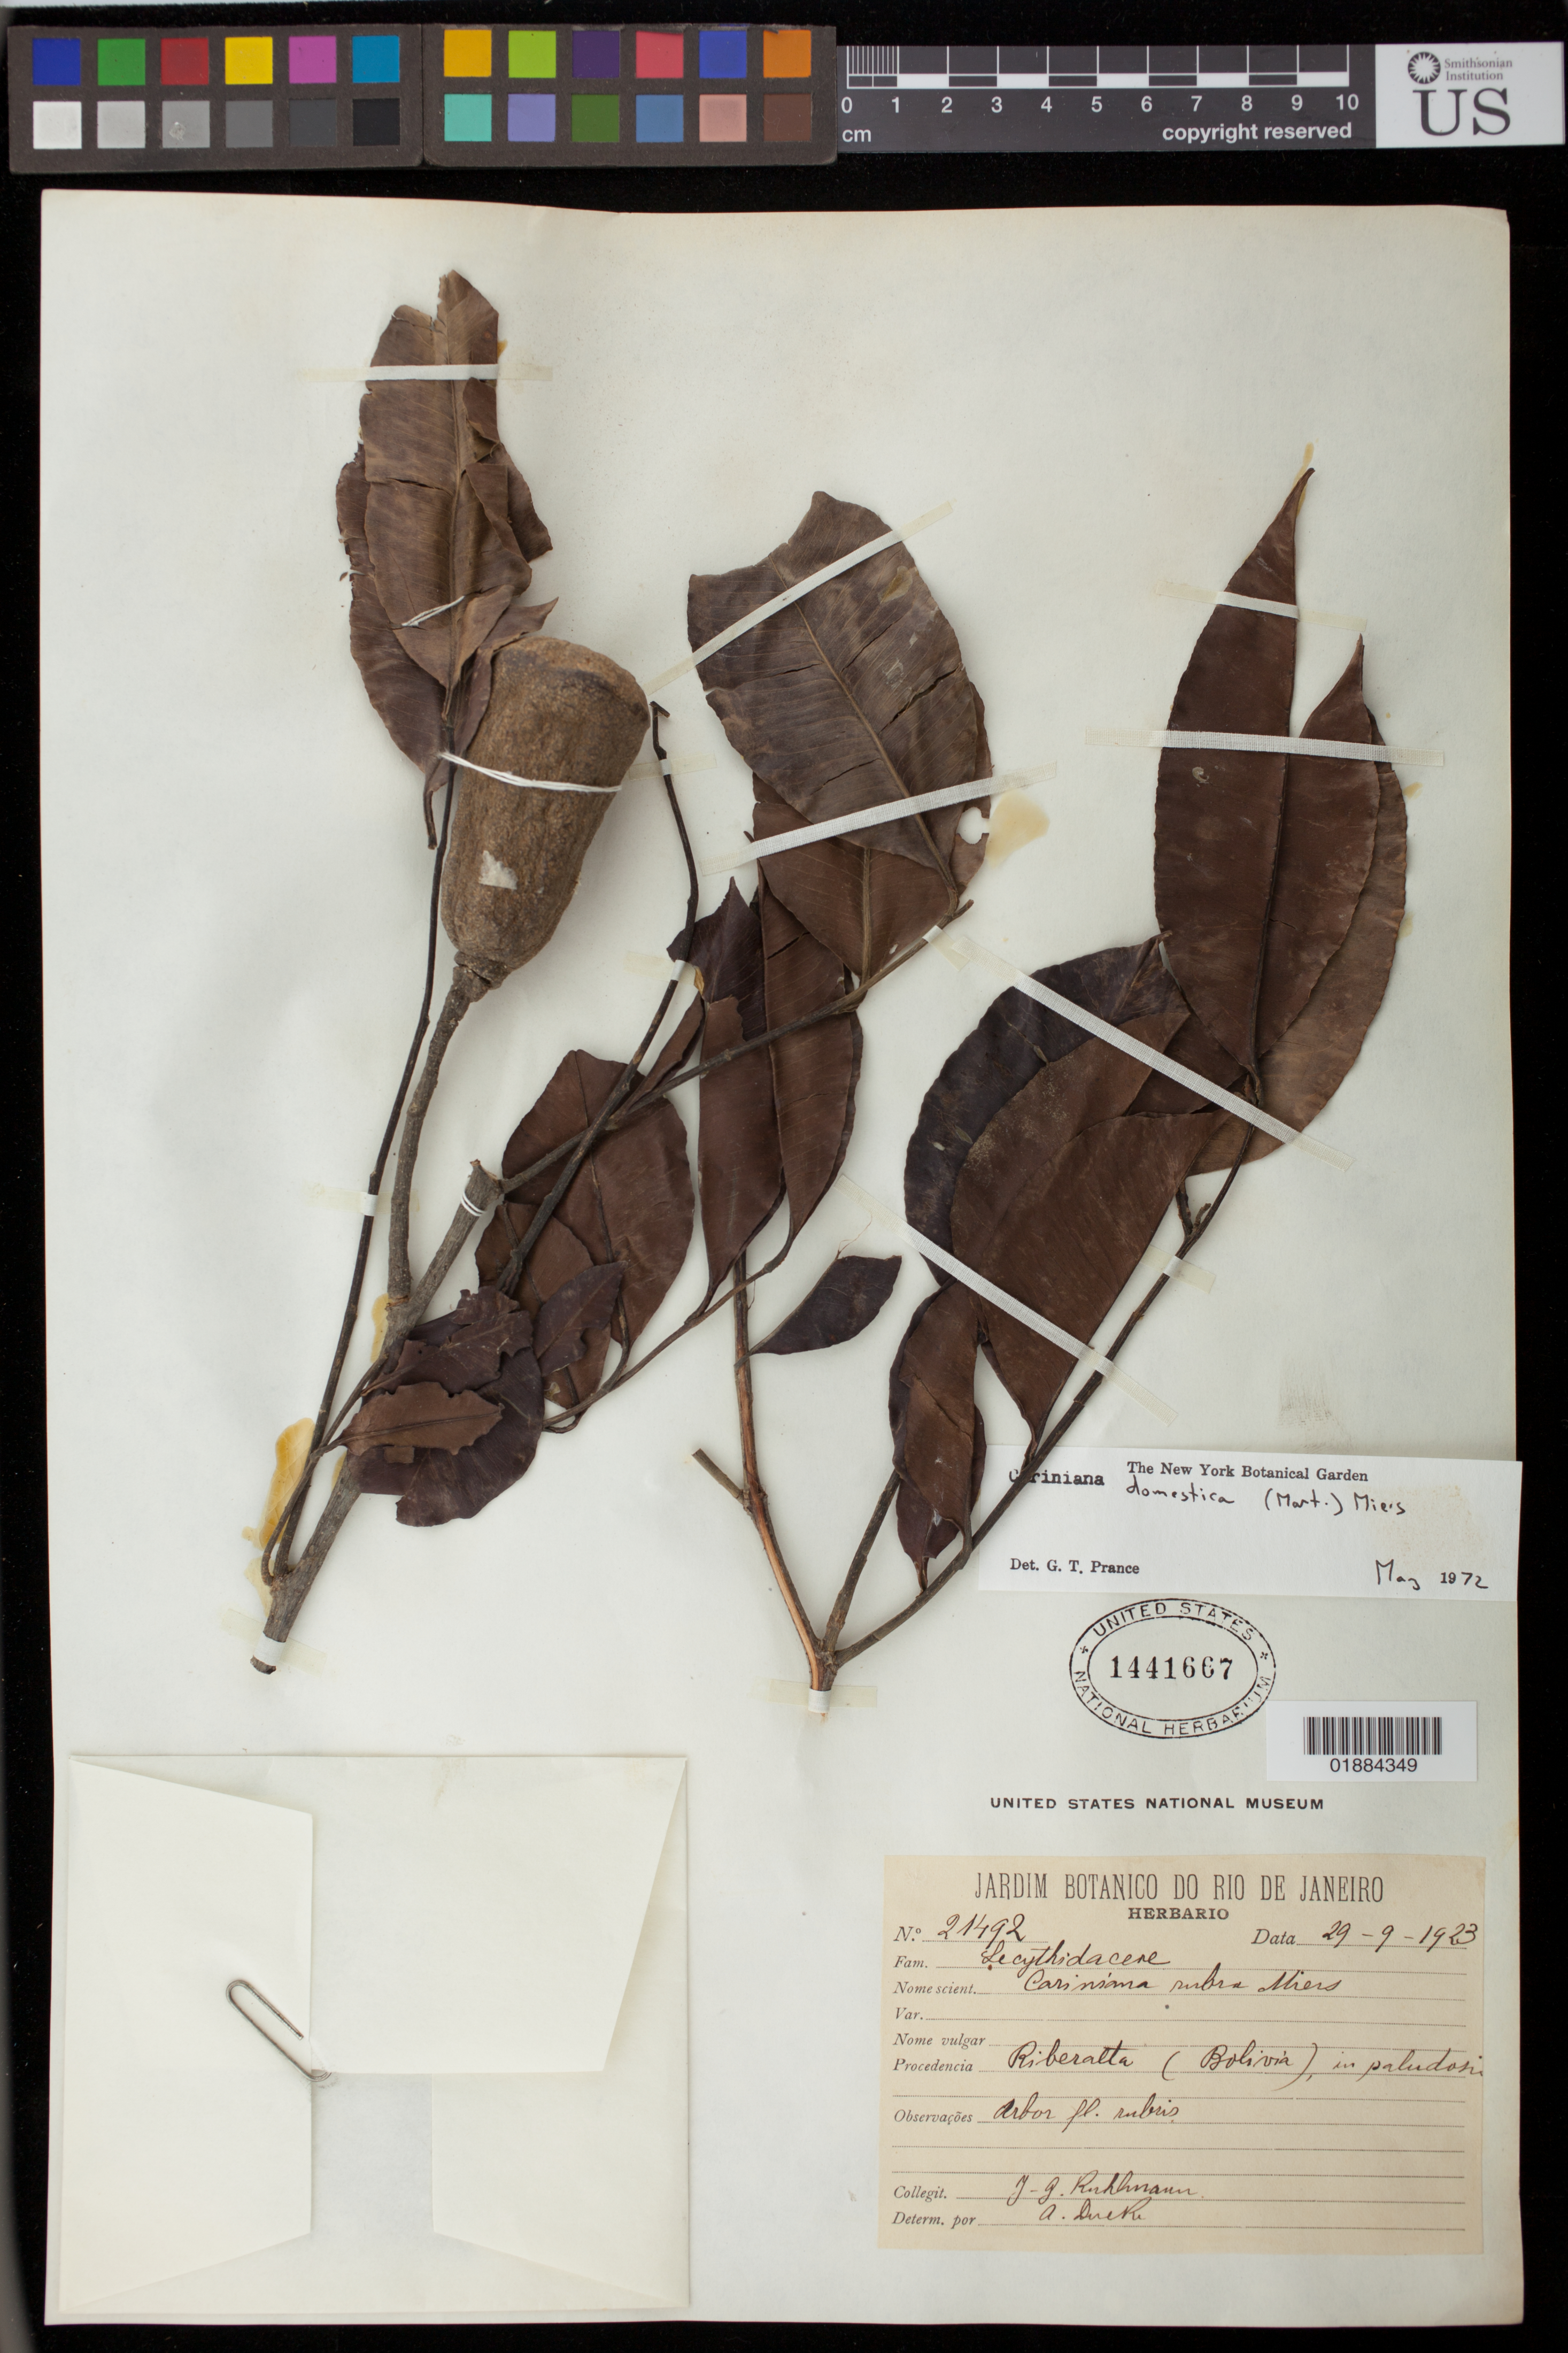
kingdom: Plantae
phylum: Tracheophyta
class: Magnoliopsida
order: Ericales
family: Lecythidaceae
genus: Cariniana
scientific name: Cariniana domestica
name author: (Mart.) Miers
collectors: J. G. Kuhlmann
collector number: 21492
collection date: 1923-09-29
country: Bolivia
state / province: Cochabamba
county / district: Bolivar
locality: Riberalta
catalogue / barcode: US 1441667